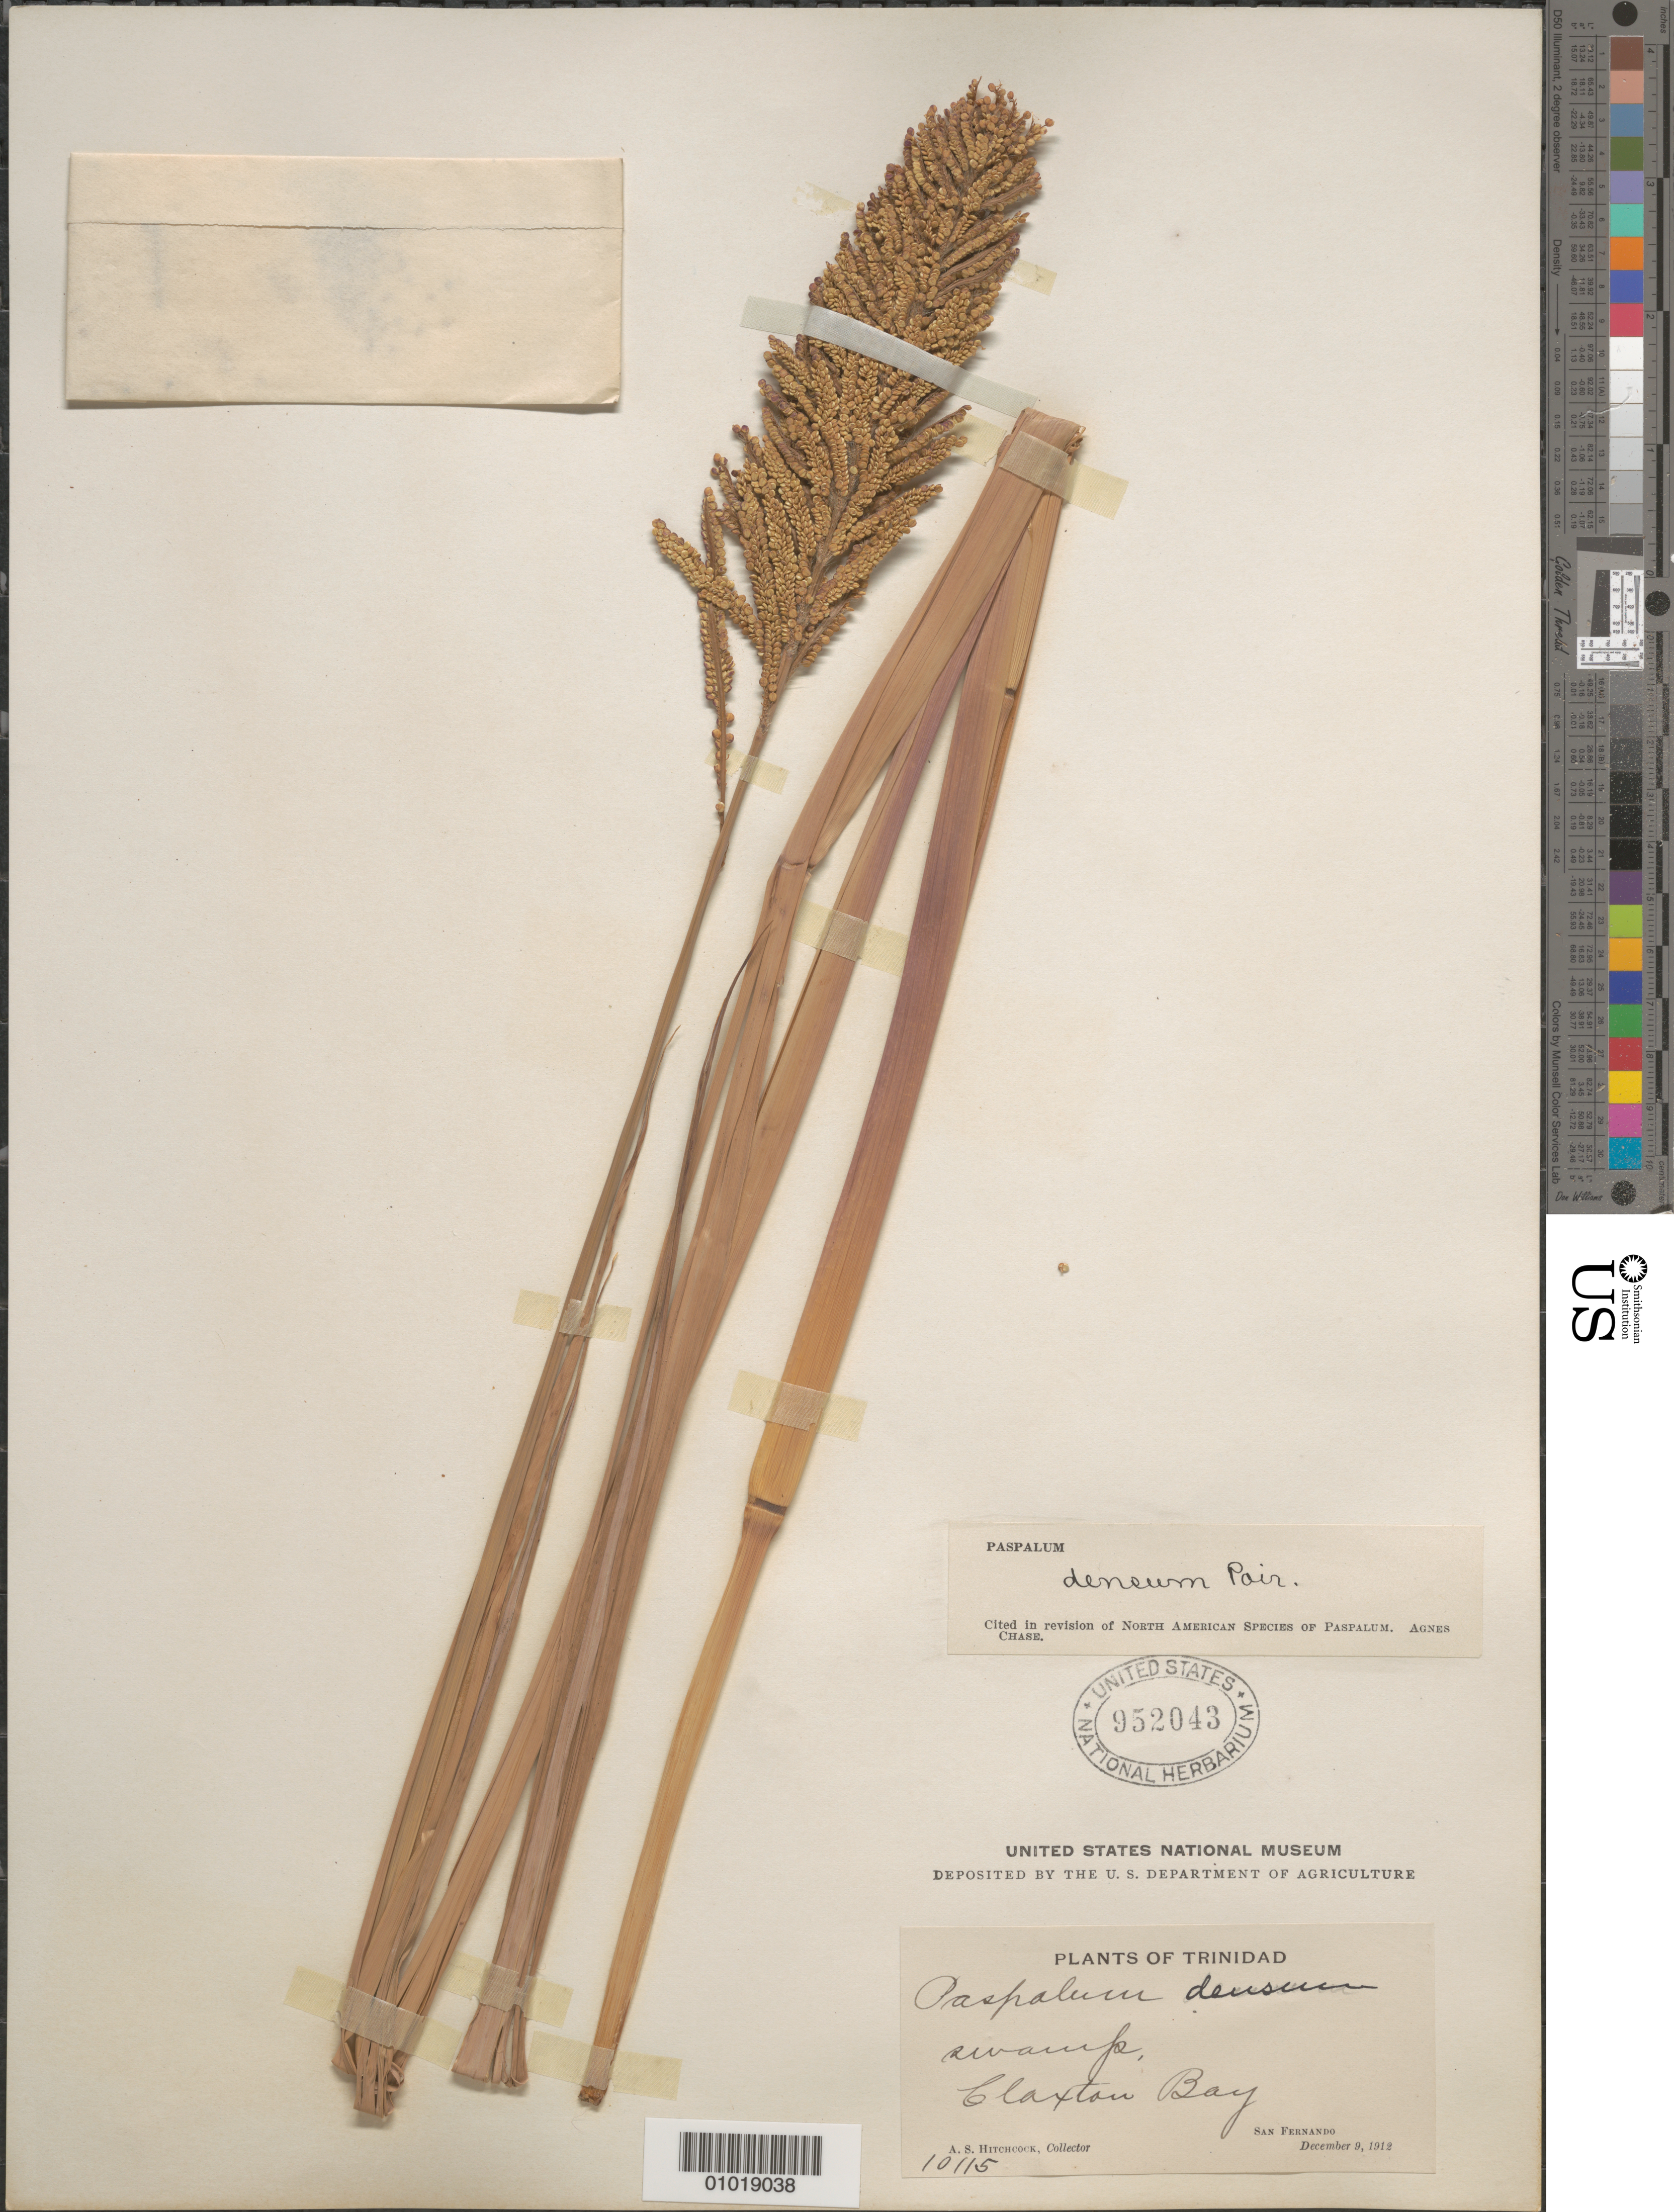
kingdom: Plantae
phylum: Tracheophyta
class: Liliopsida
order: Poales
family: Poaceae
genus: Paspalum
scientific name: Paspalum densum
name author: Poir.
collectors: A. S. Hitchcock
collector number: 10115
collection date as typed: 09 Dec 1912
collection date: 1912-12-09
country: Trinidad and Tobago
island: Trinidad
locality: Claxton Bay, San Fernando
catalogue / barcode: US 952943